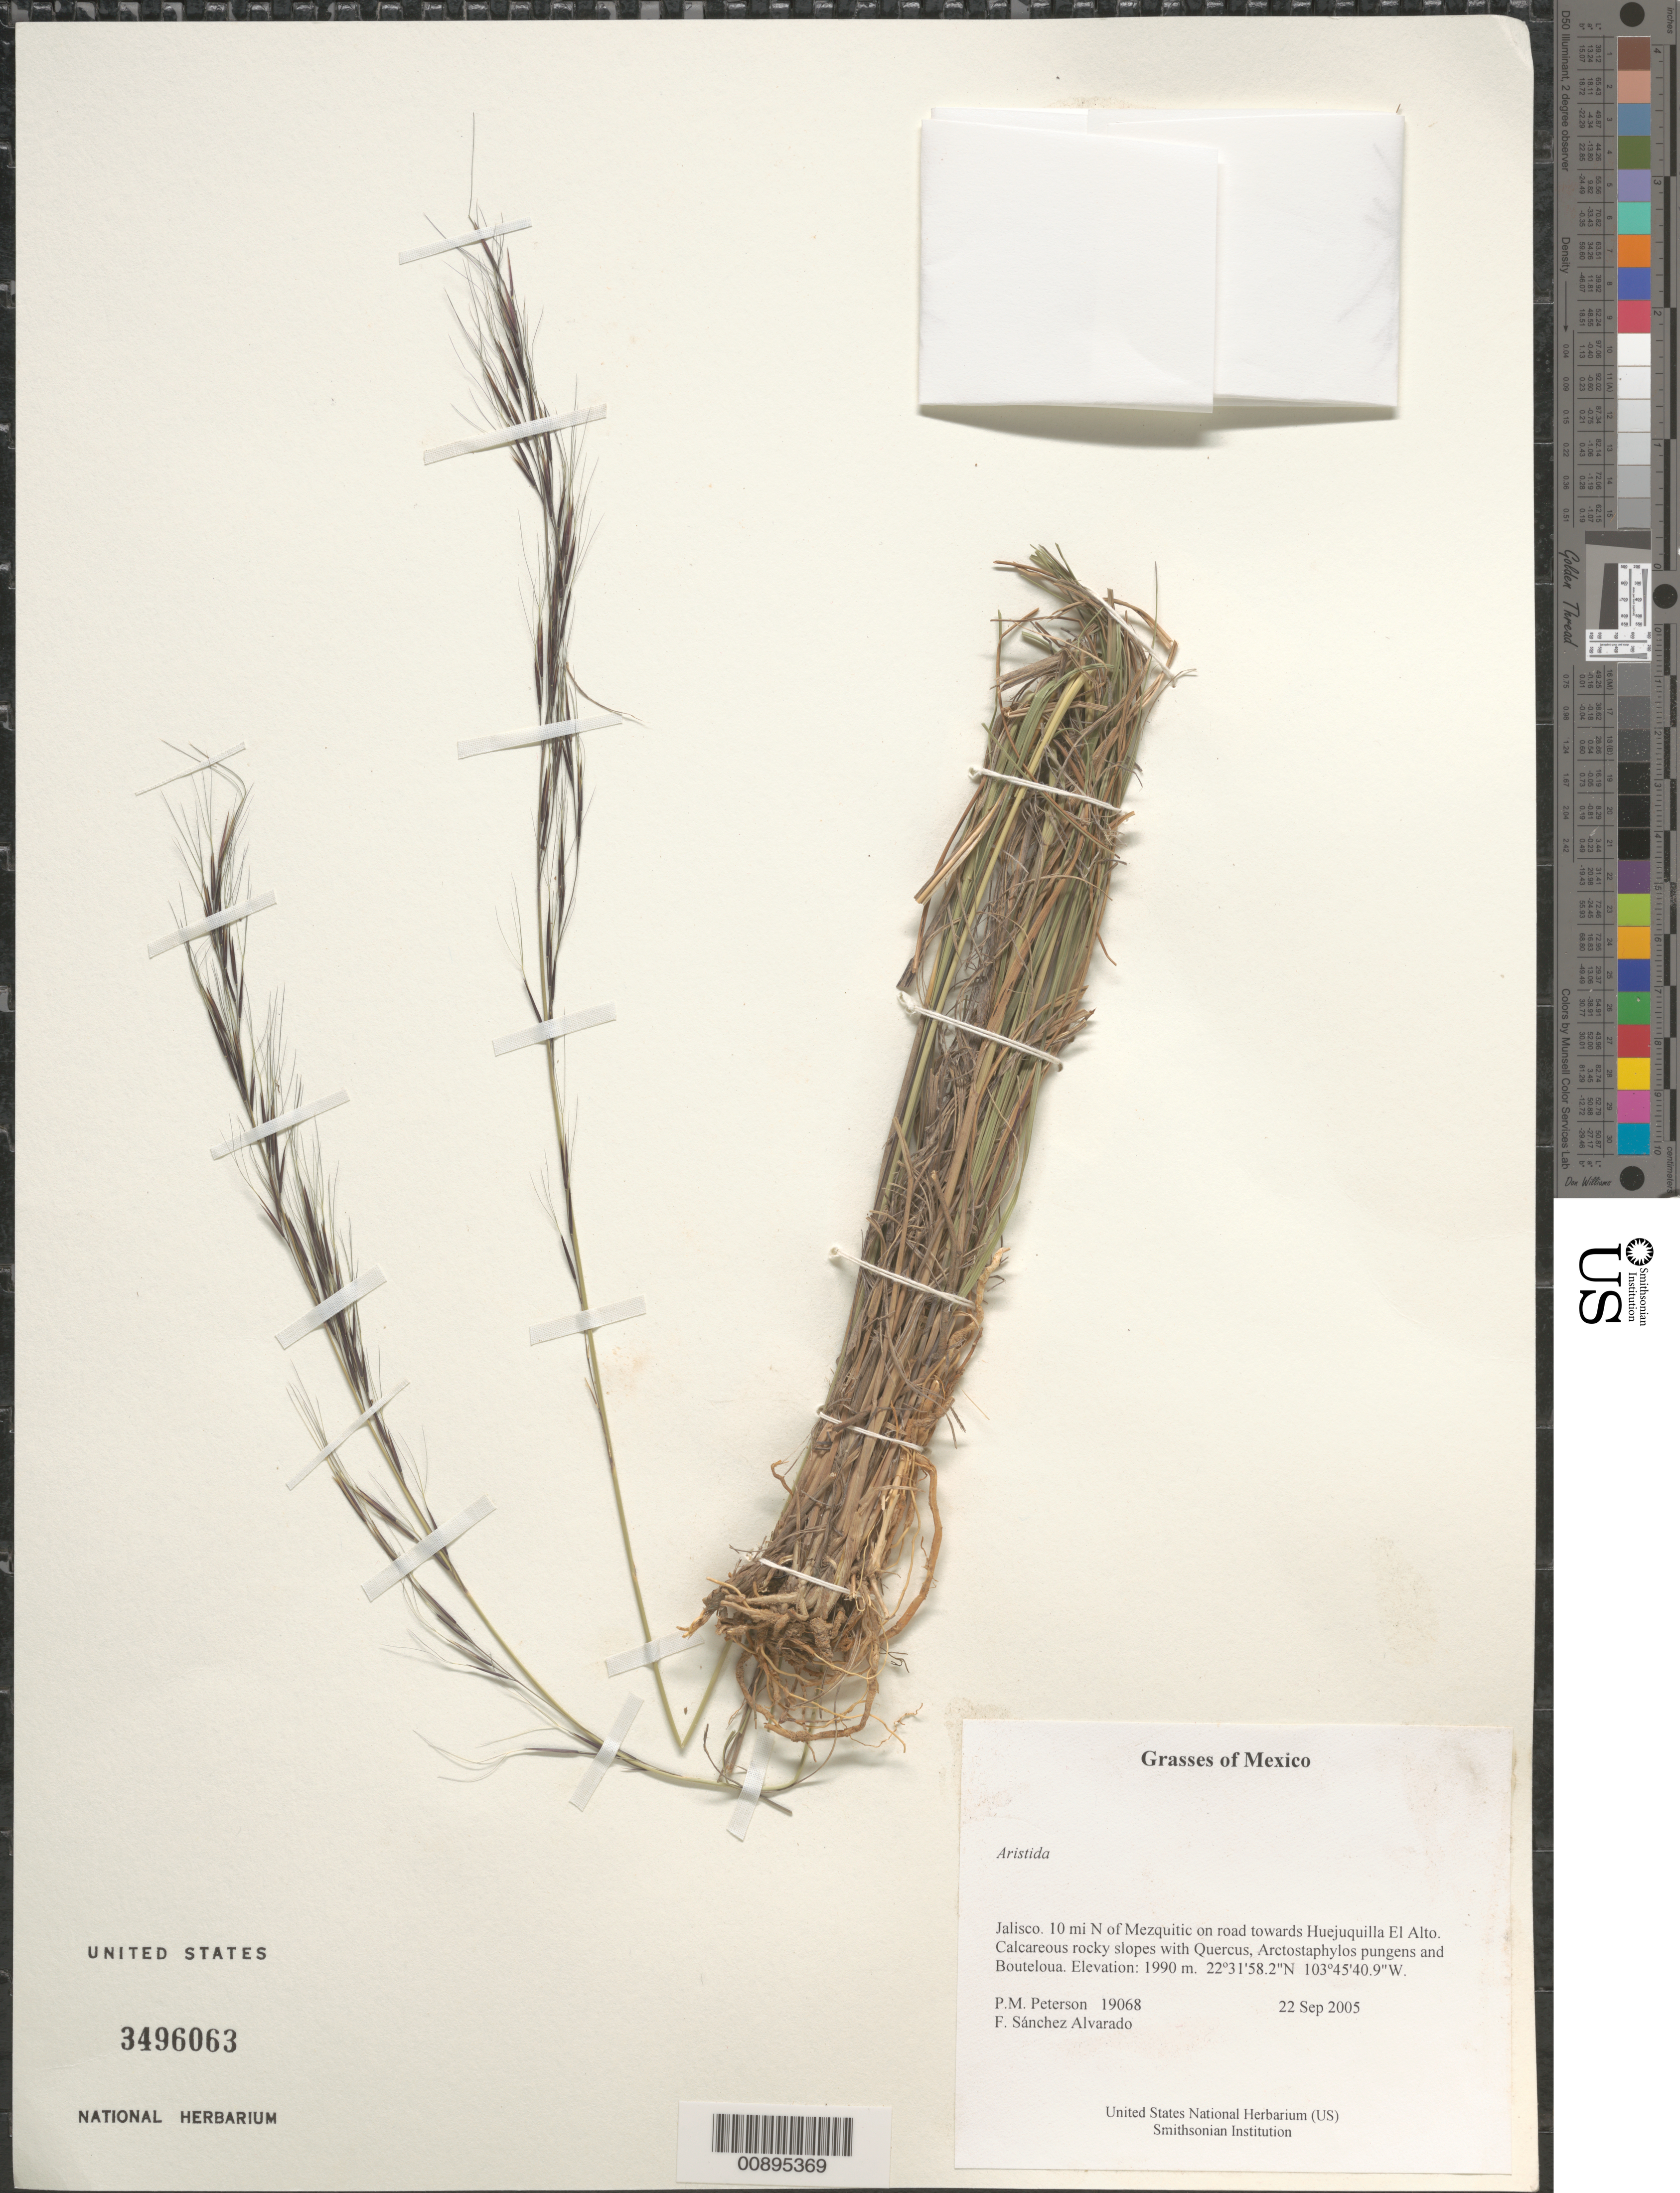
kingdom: Plantae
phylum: Tracheophyta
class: Liliopsida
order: Poales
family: Poaceae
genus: Aristida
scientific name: Aristida sp.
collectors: P. M. Peterson & F. Sánchez Alvarado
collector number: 19068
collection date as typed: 22 Sep 2005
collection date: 2005-09-22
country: Mexico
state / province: Jalisco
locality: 10 mi N of Mezquitic on road towards Huejuquilla El Alto. Calcareous rocky slopes with Quercus, Arctostaphylos pungens and Bouteloua.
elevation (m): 1990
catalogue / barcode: US 3496063